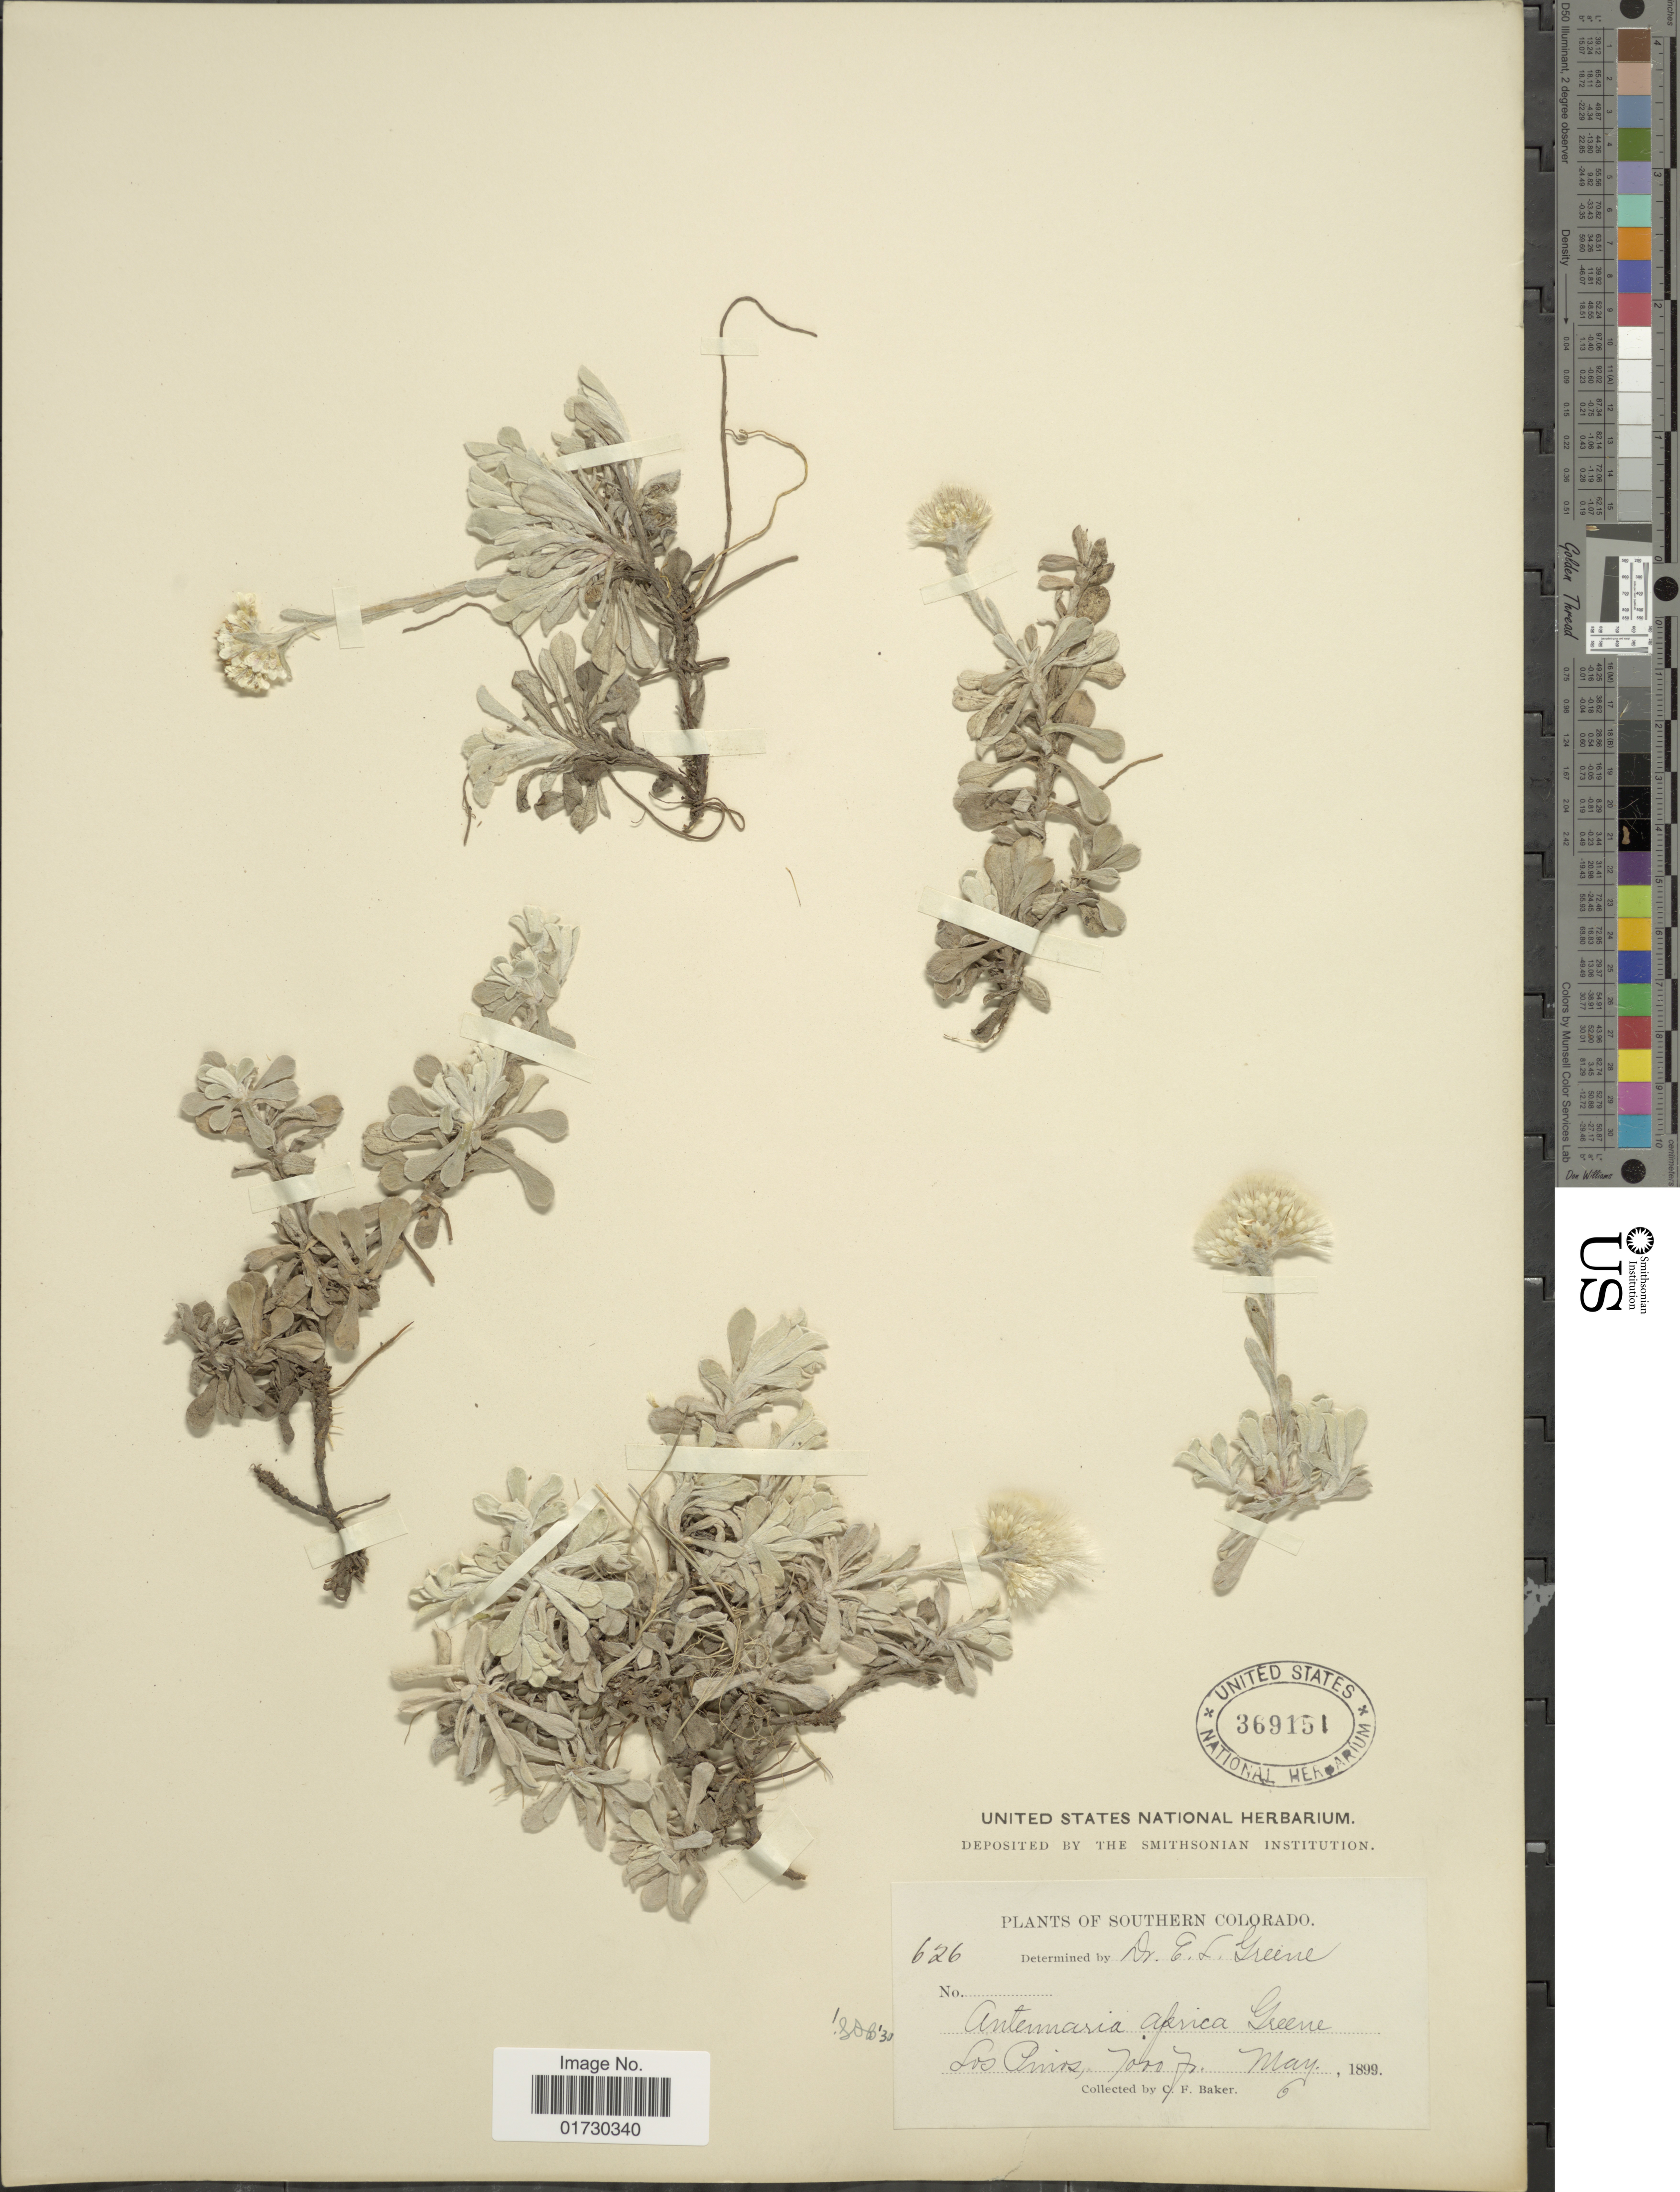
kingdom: Plantae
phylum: Tracheophyta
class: Magnoliopsida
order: Asterales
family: Asteraceae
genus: Antennaria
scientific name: Antennaria aprica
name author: Greene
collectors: C. F. Baker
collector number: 626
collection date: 1899-05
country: United States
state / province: Colorado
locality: Southern Colorado, Los Pinos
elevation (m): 2134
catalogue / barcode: US 369151